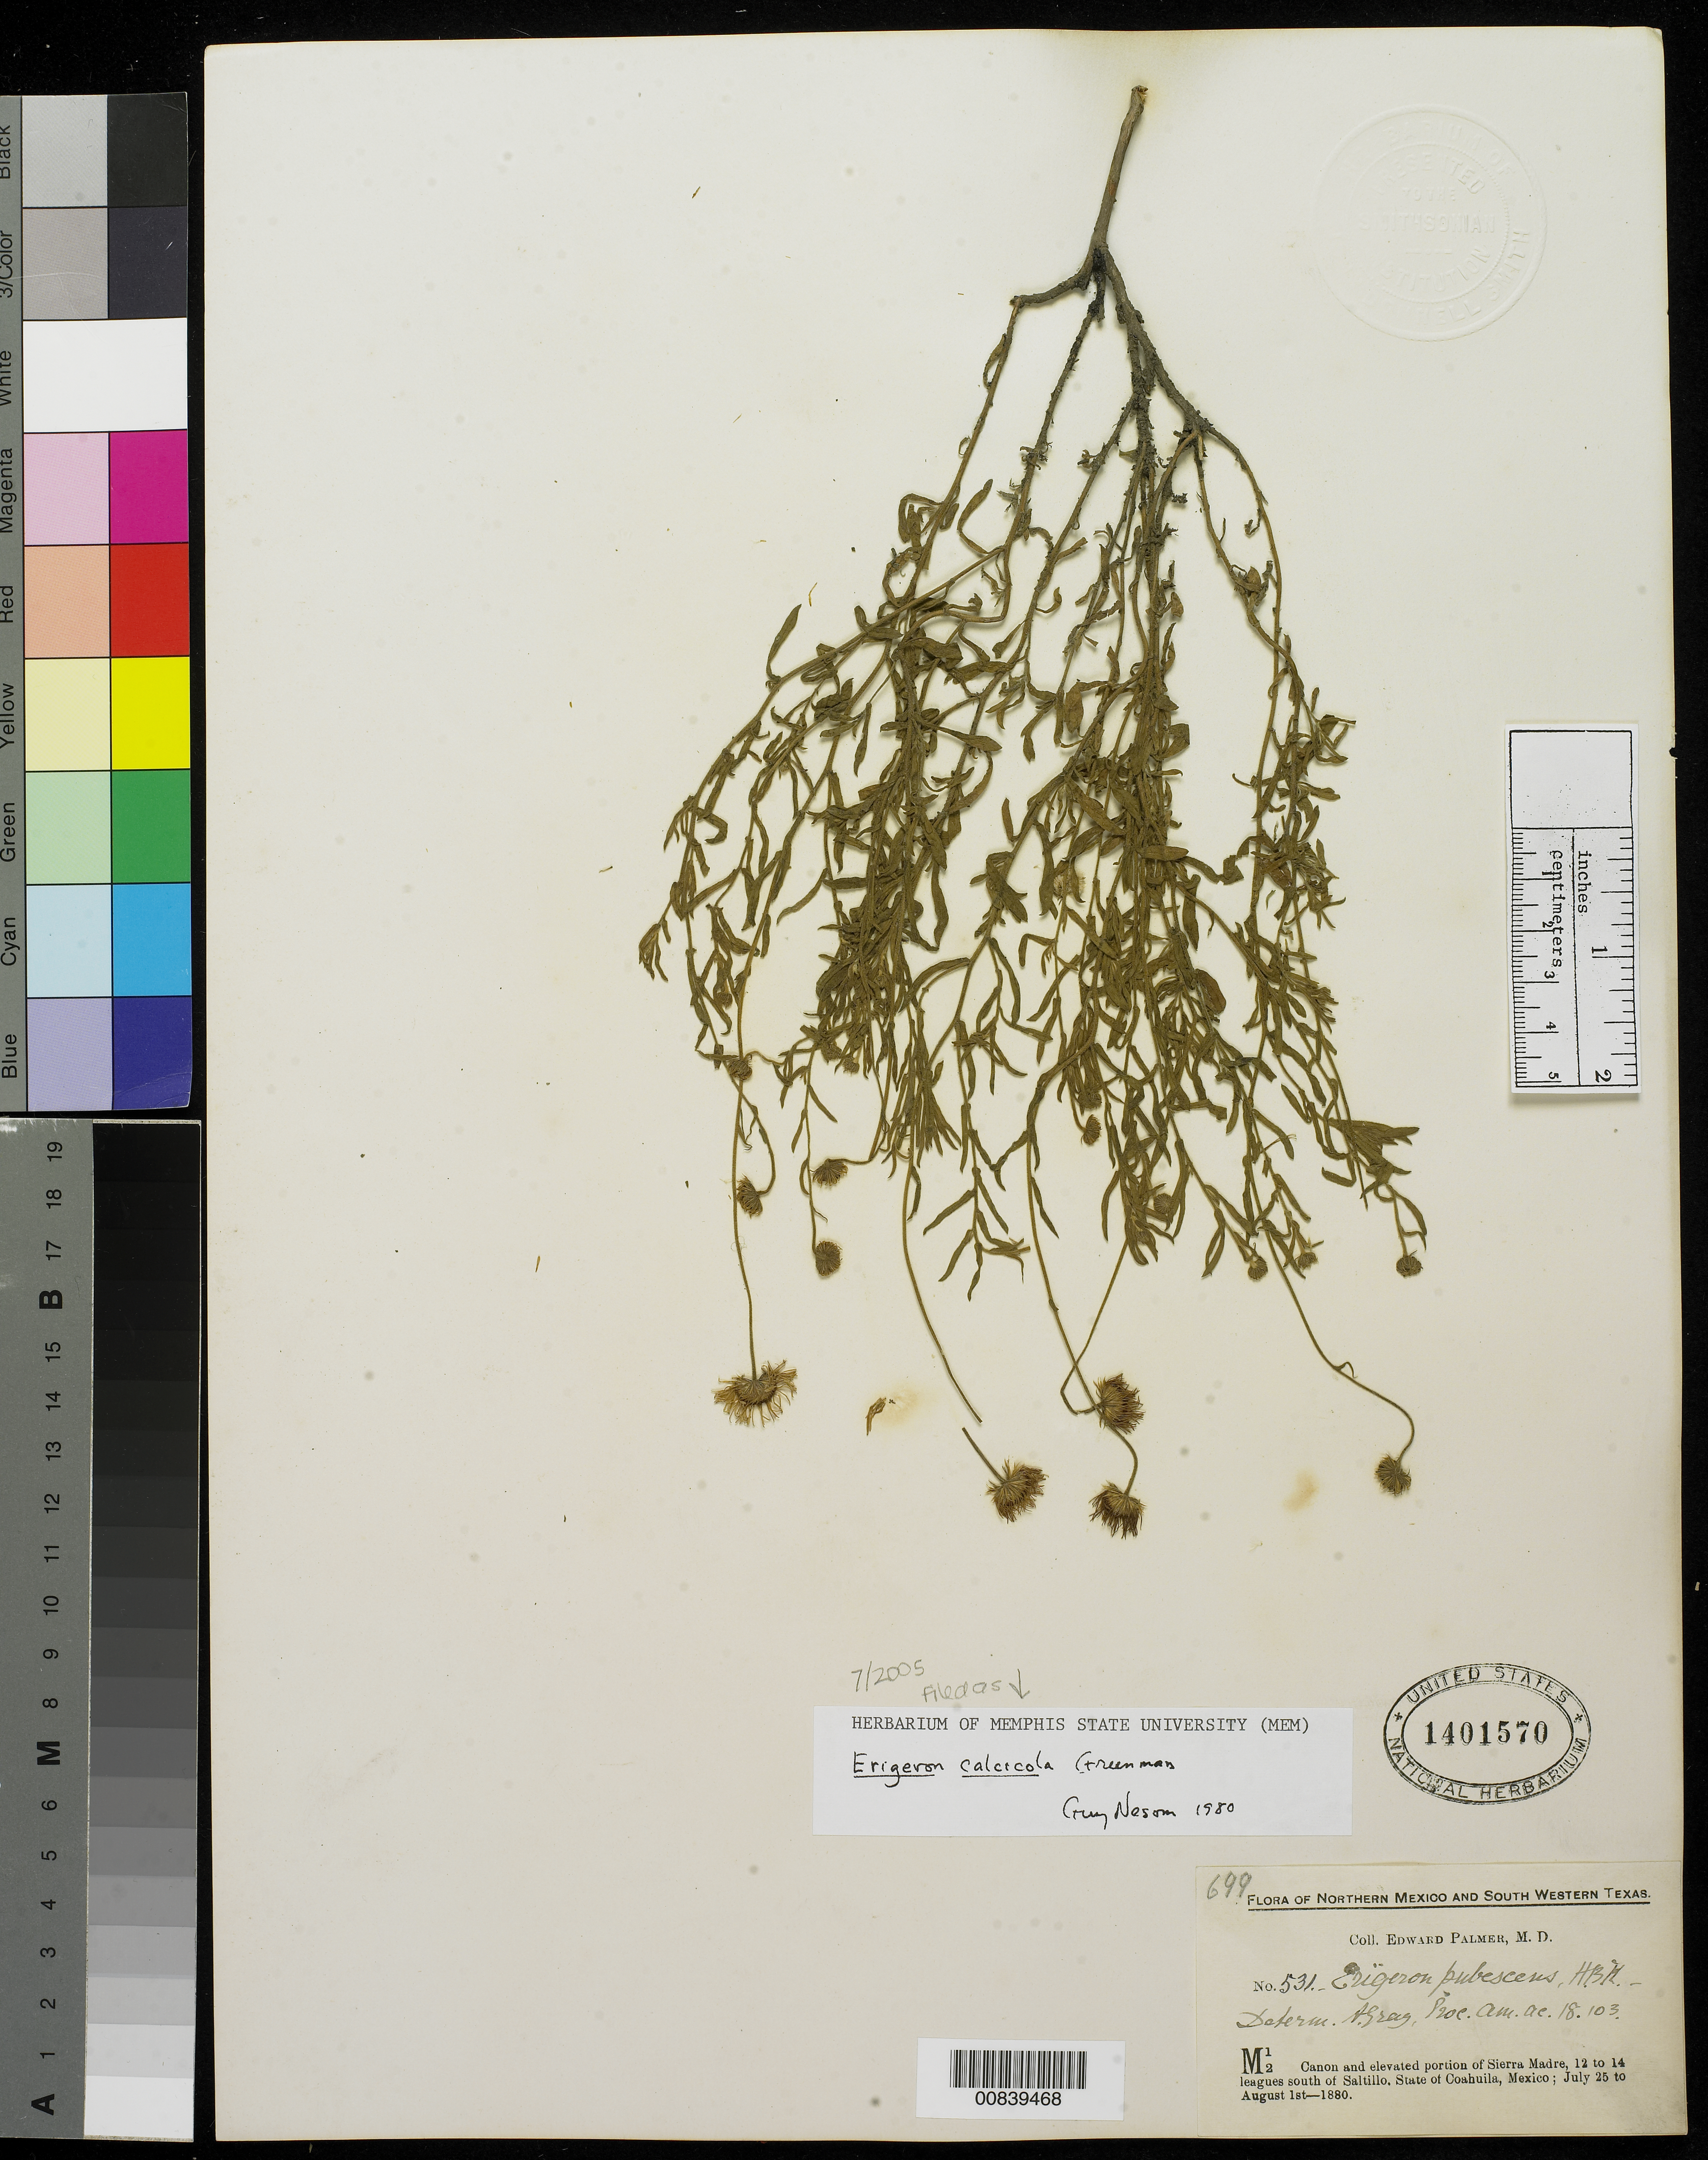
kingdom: Plantae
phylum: Tracheophyta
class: Magnoliopsida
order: Asterales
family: Asteraceae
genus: Erigeron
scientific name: Erigeron calcicola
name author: Greenm.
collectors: E. Palmer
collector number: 531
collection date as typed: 25 Jul 1880 to 01 Aug 1880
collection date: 1880-07-25/1880-08-01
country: Mexico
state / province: Coahuila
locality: M12. Cañon and elevated portion of Sierra Madre, 12 to 14 leagues south of Saltillo, Coahuila.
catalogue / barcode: US 1401570